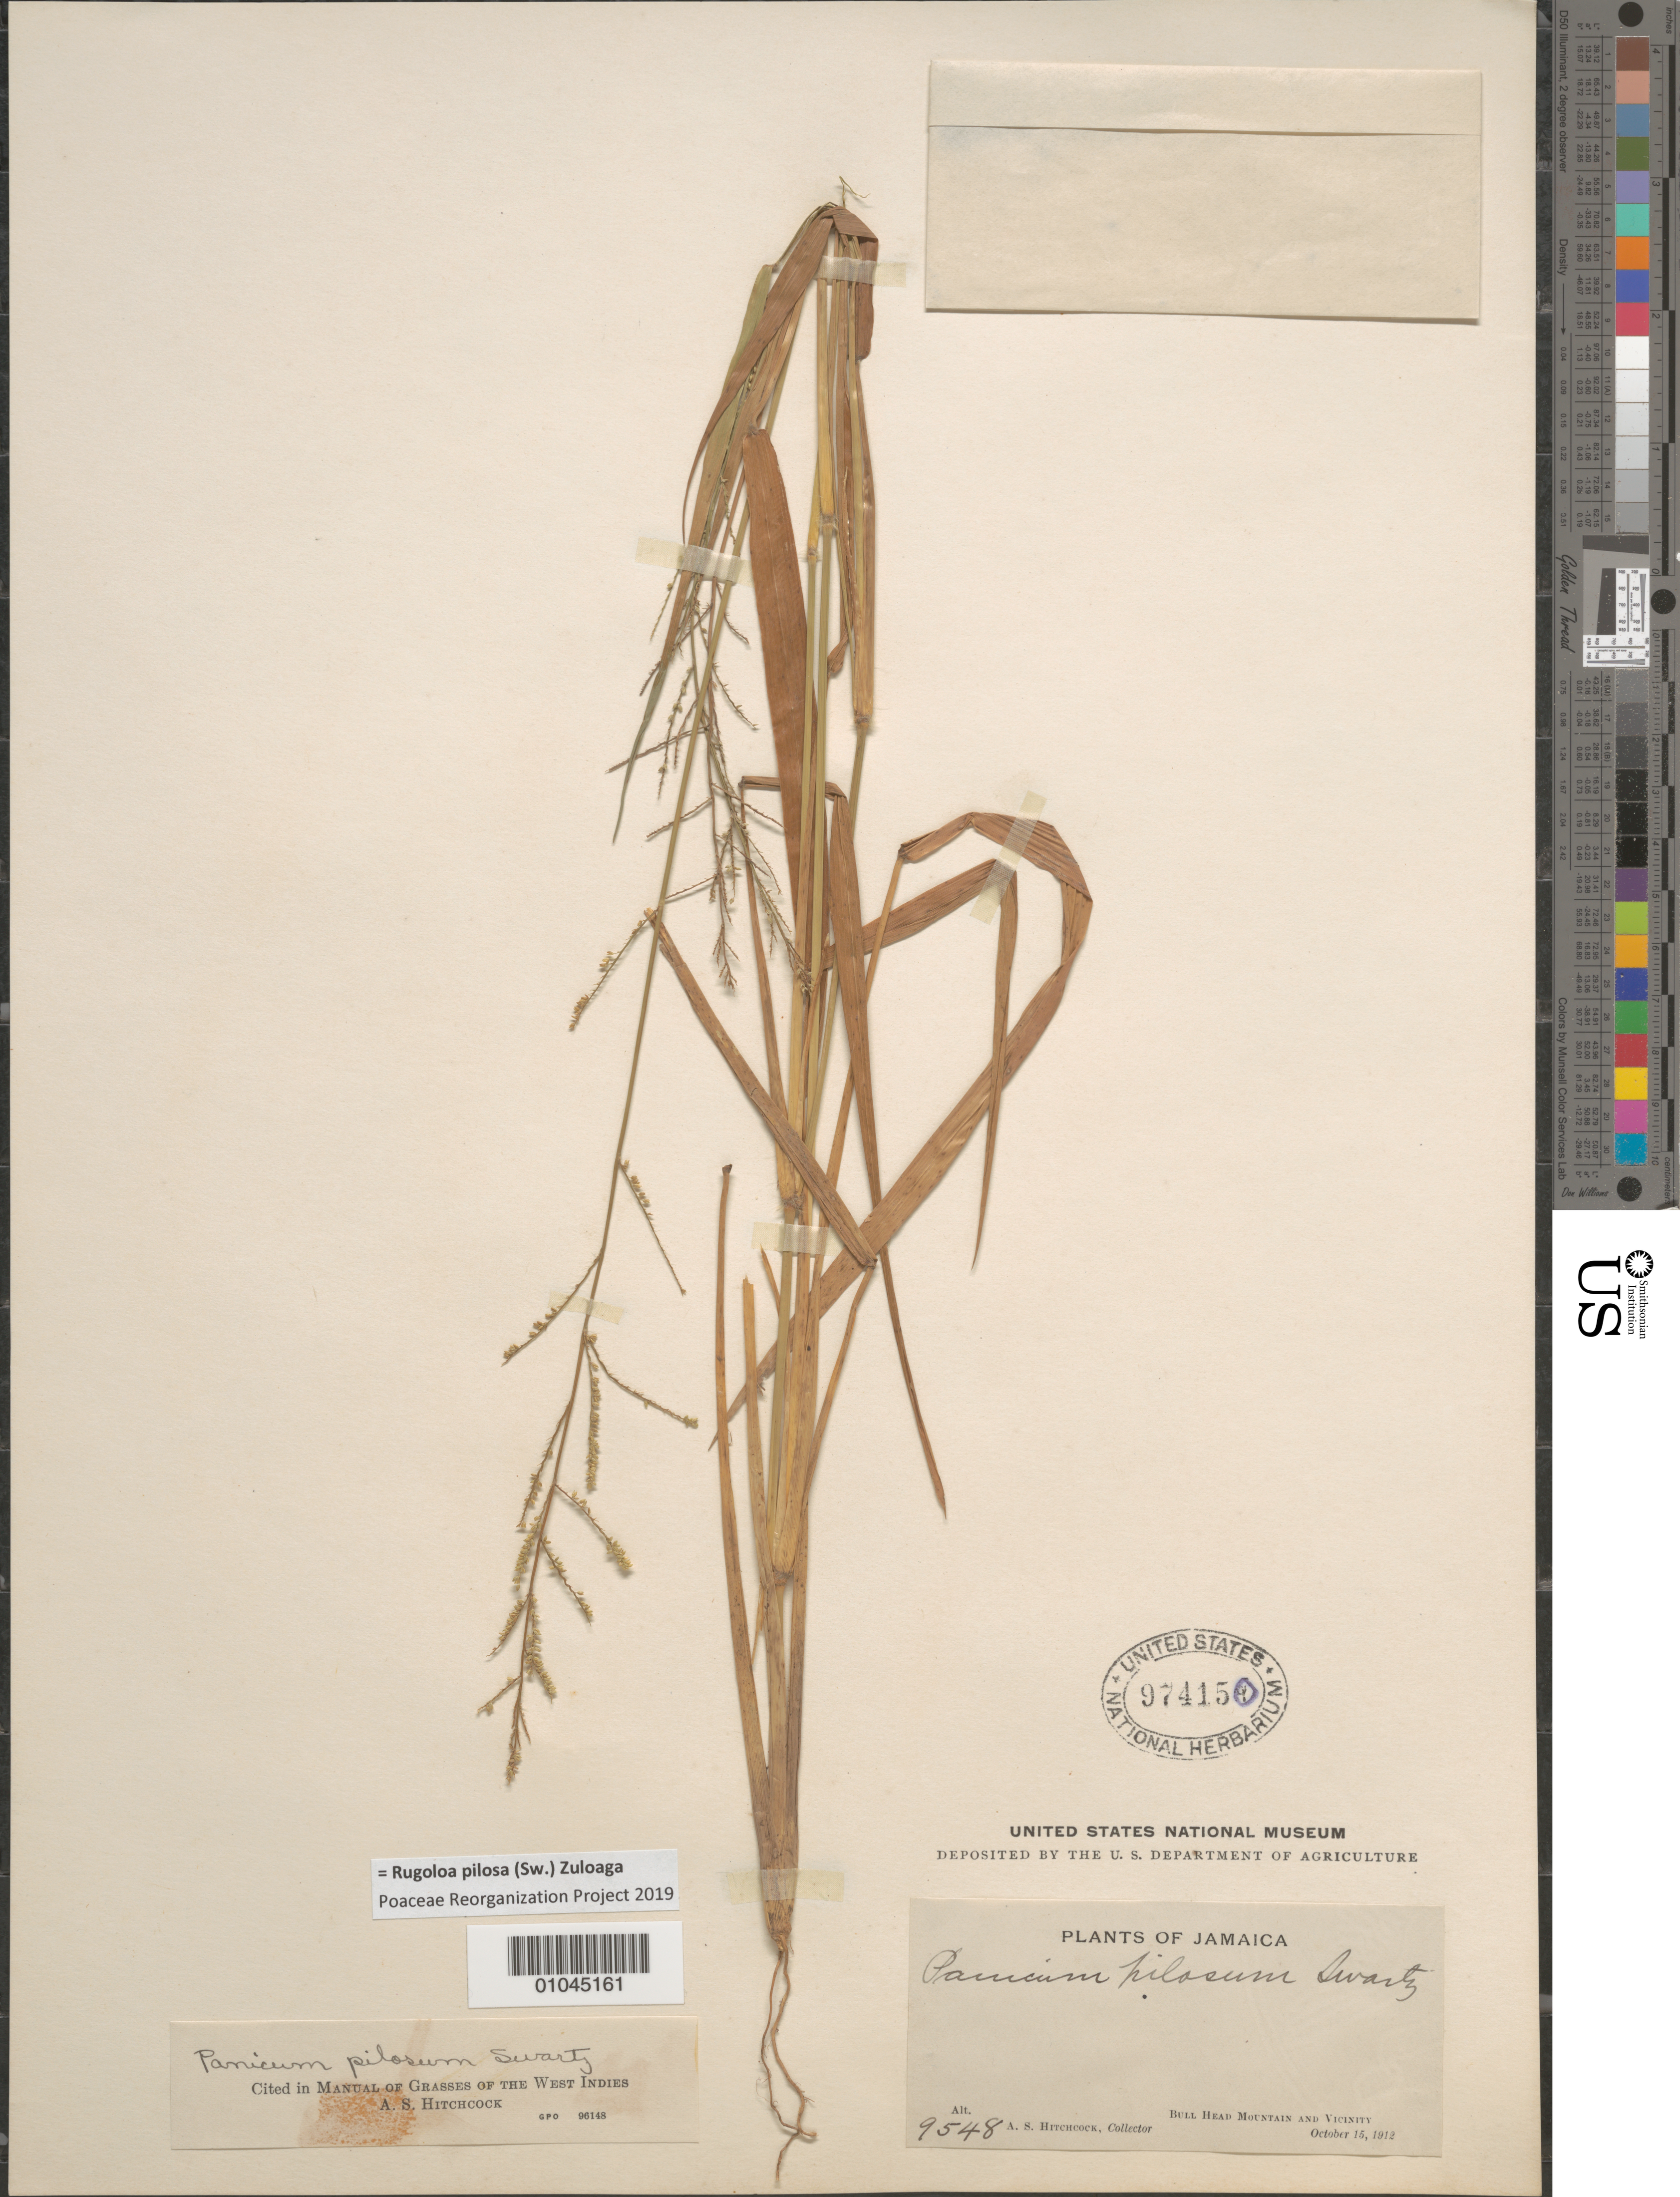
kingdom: Plantae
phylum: Tracheophyta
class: Liliopsida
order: Poales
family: Poaceae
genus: Panicum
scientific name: Panicum pilosum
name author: Sw.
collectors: A. S. Hitchcock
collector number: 9548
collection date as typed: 15 Oct 1912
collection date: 1912-10-15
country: Jamaica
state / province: Clarendon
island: Jamaica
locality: Bull Head Mountain and vicinity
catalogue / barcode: US 974150